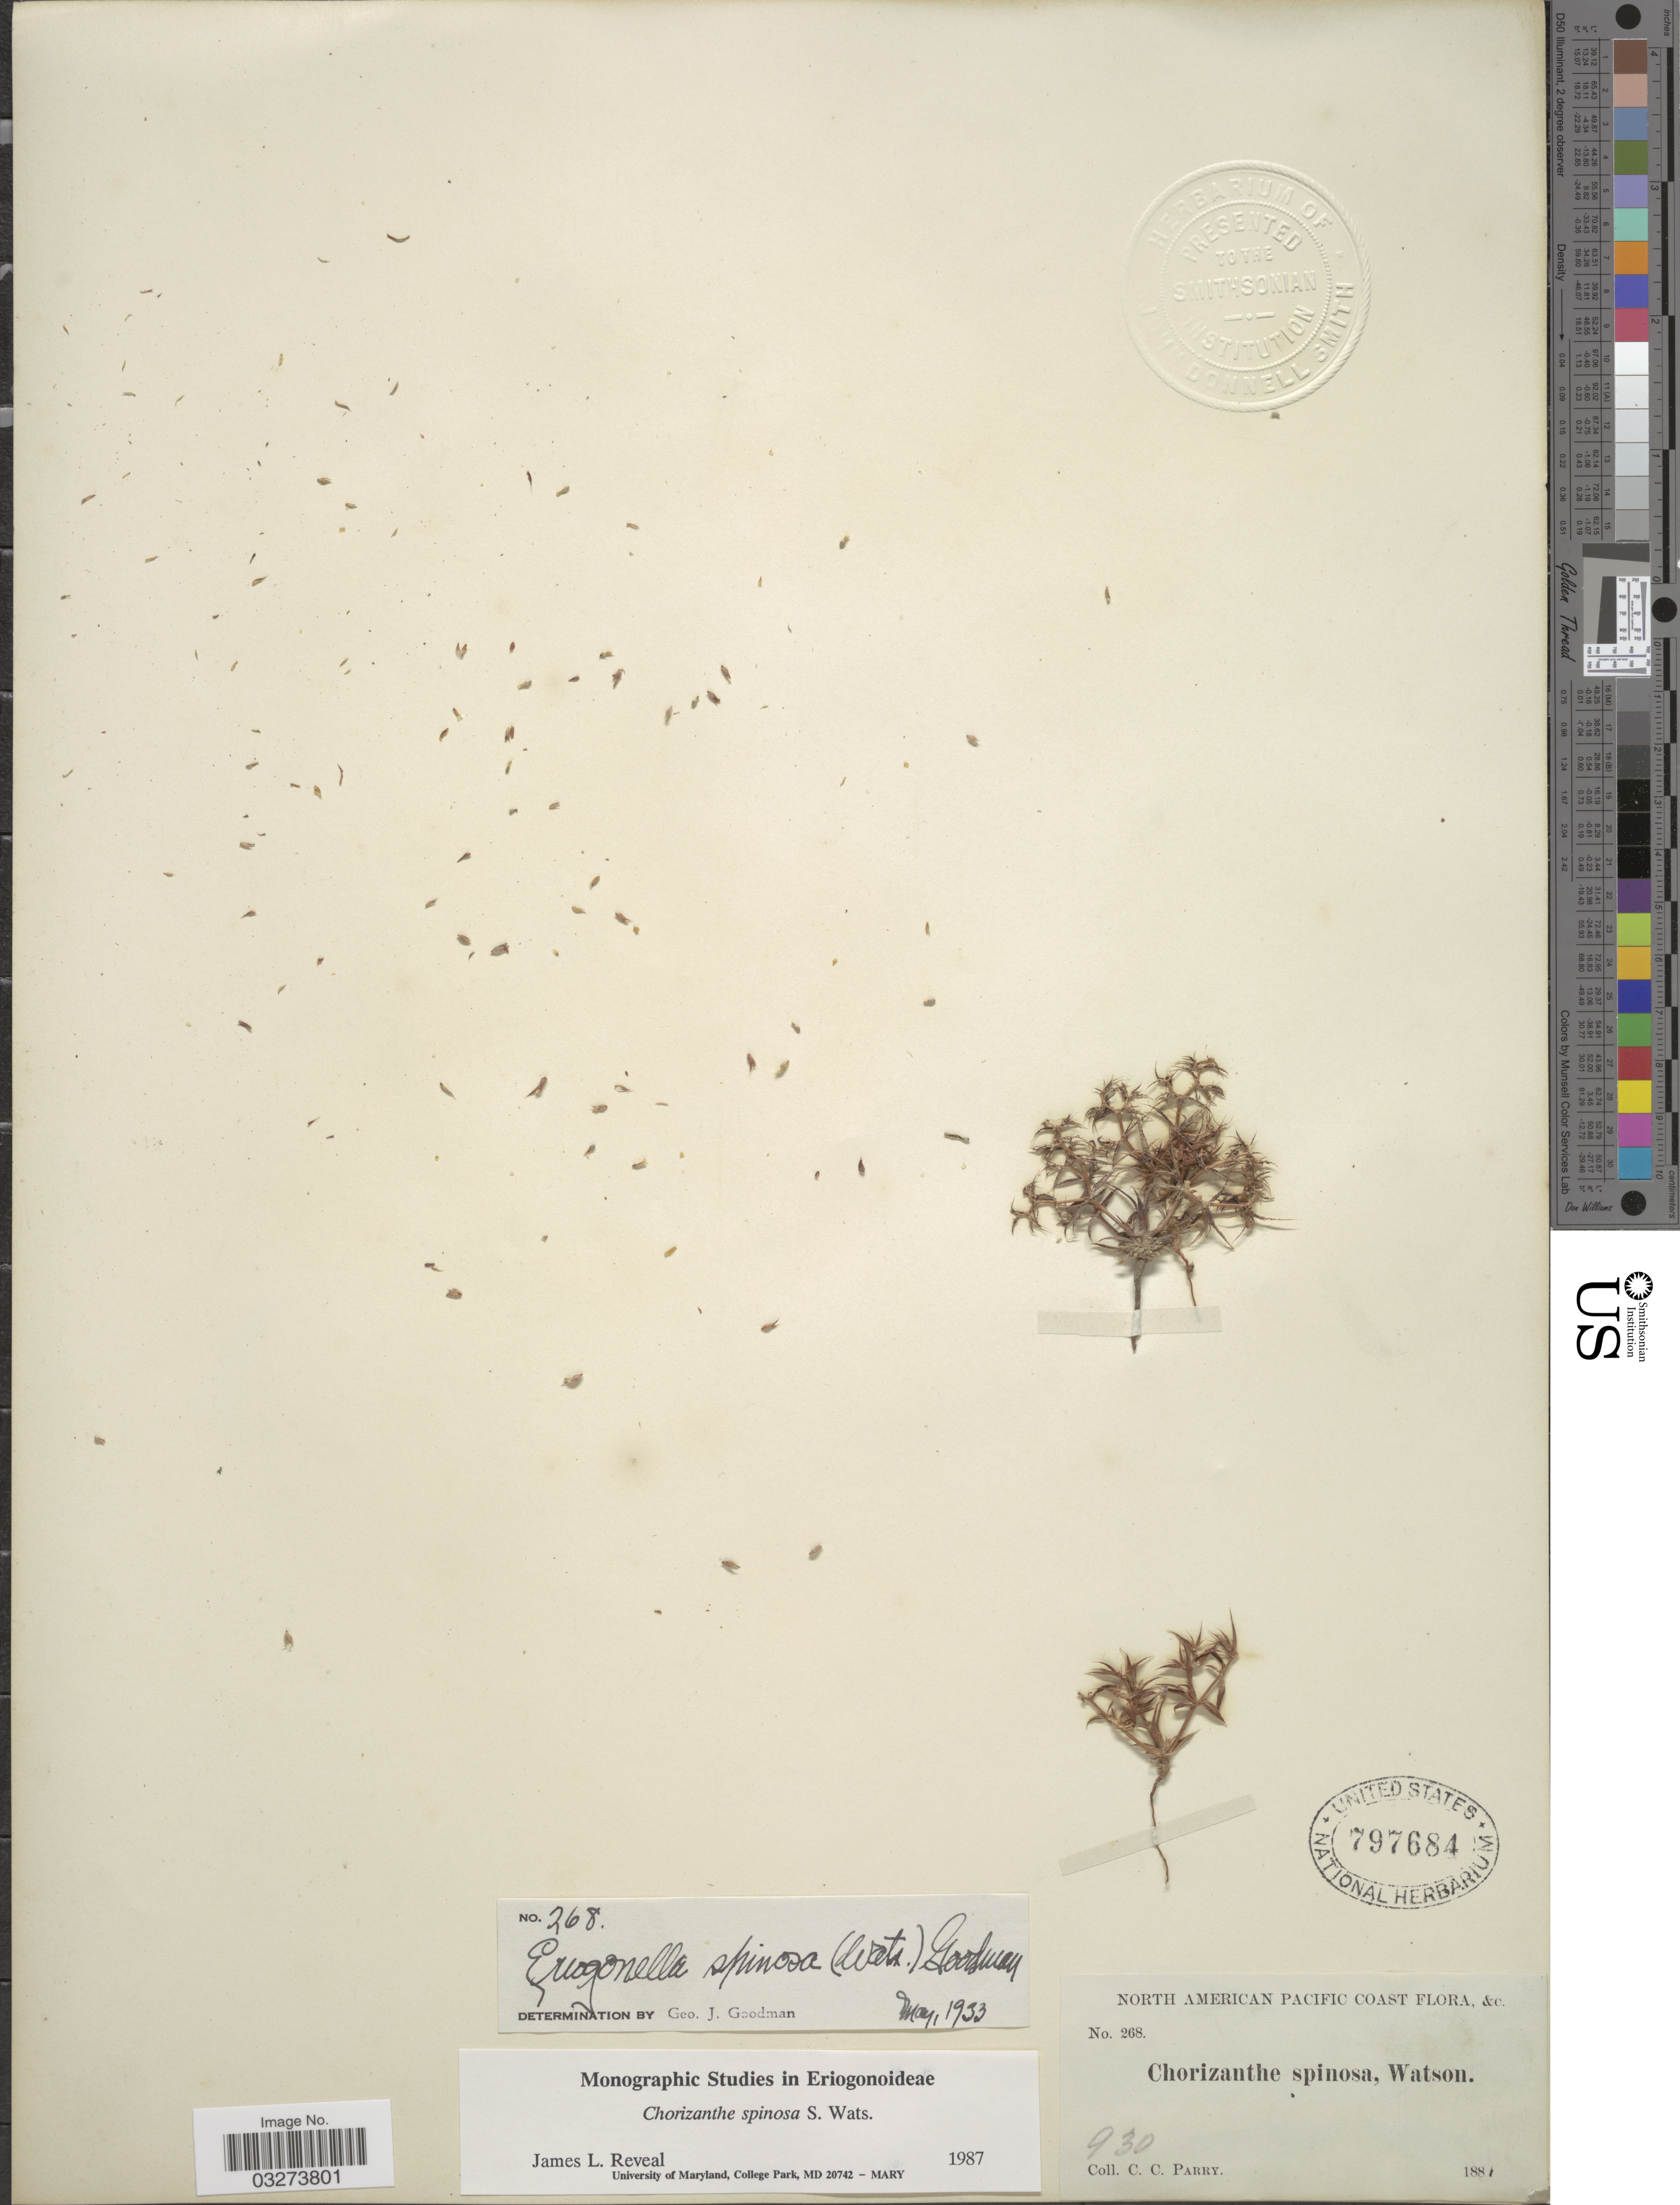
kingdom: Plantae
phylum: Tracheophyta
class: Magnoliopsida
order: Caryophyllales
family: Polygonaceae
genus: Chorizanthe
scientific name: Chorizanthe spinosa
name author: S. Watson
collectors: C. C. Parry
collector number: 268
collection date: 1881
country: United States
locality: North American Pacific Coast, &c.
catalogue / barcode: US 797684